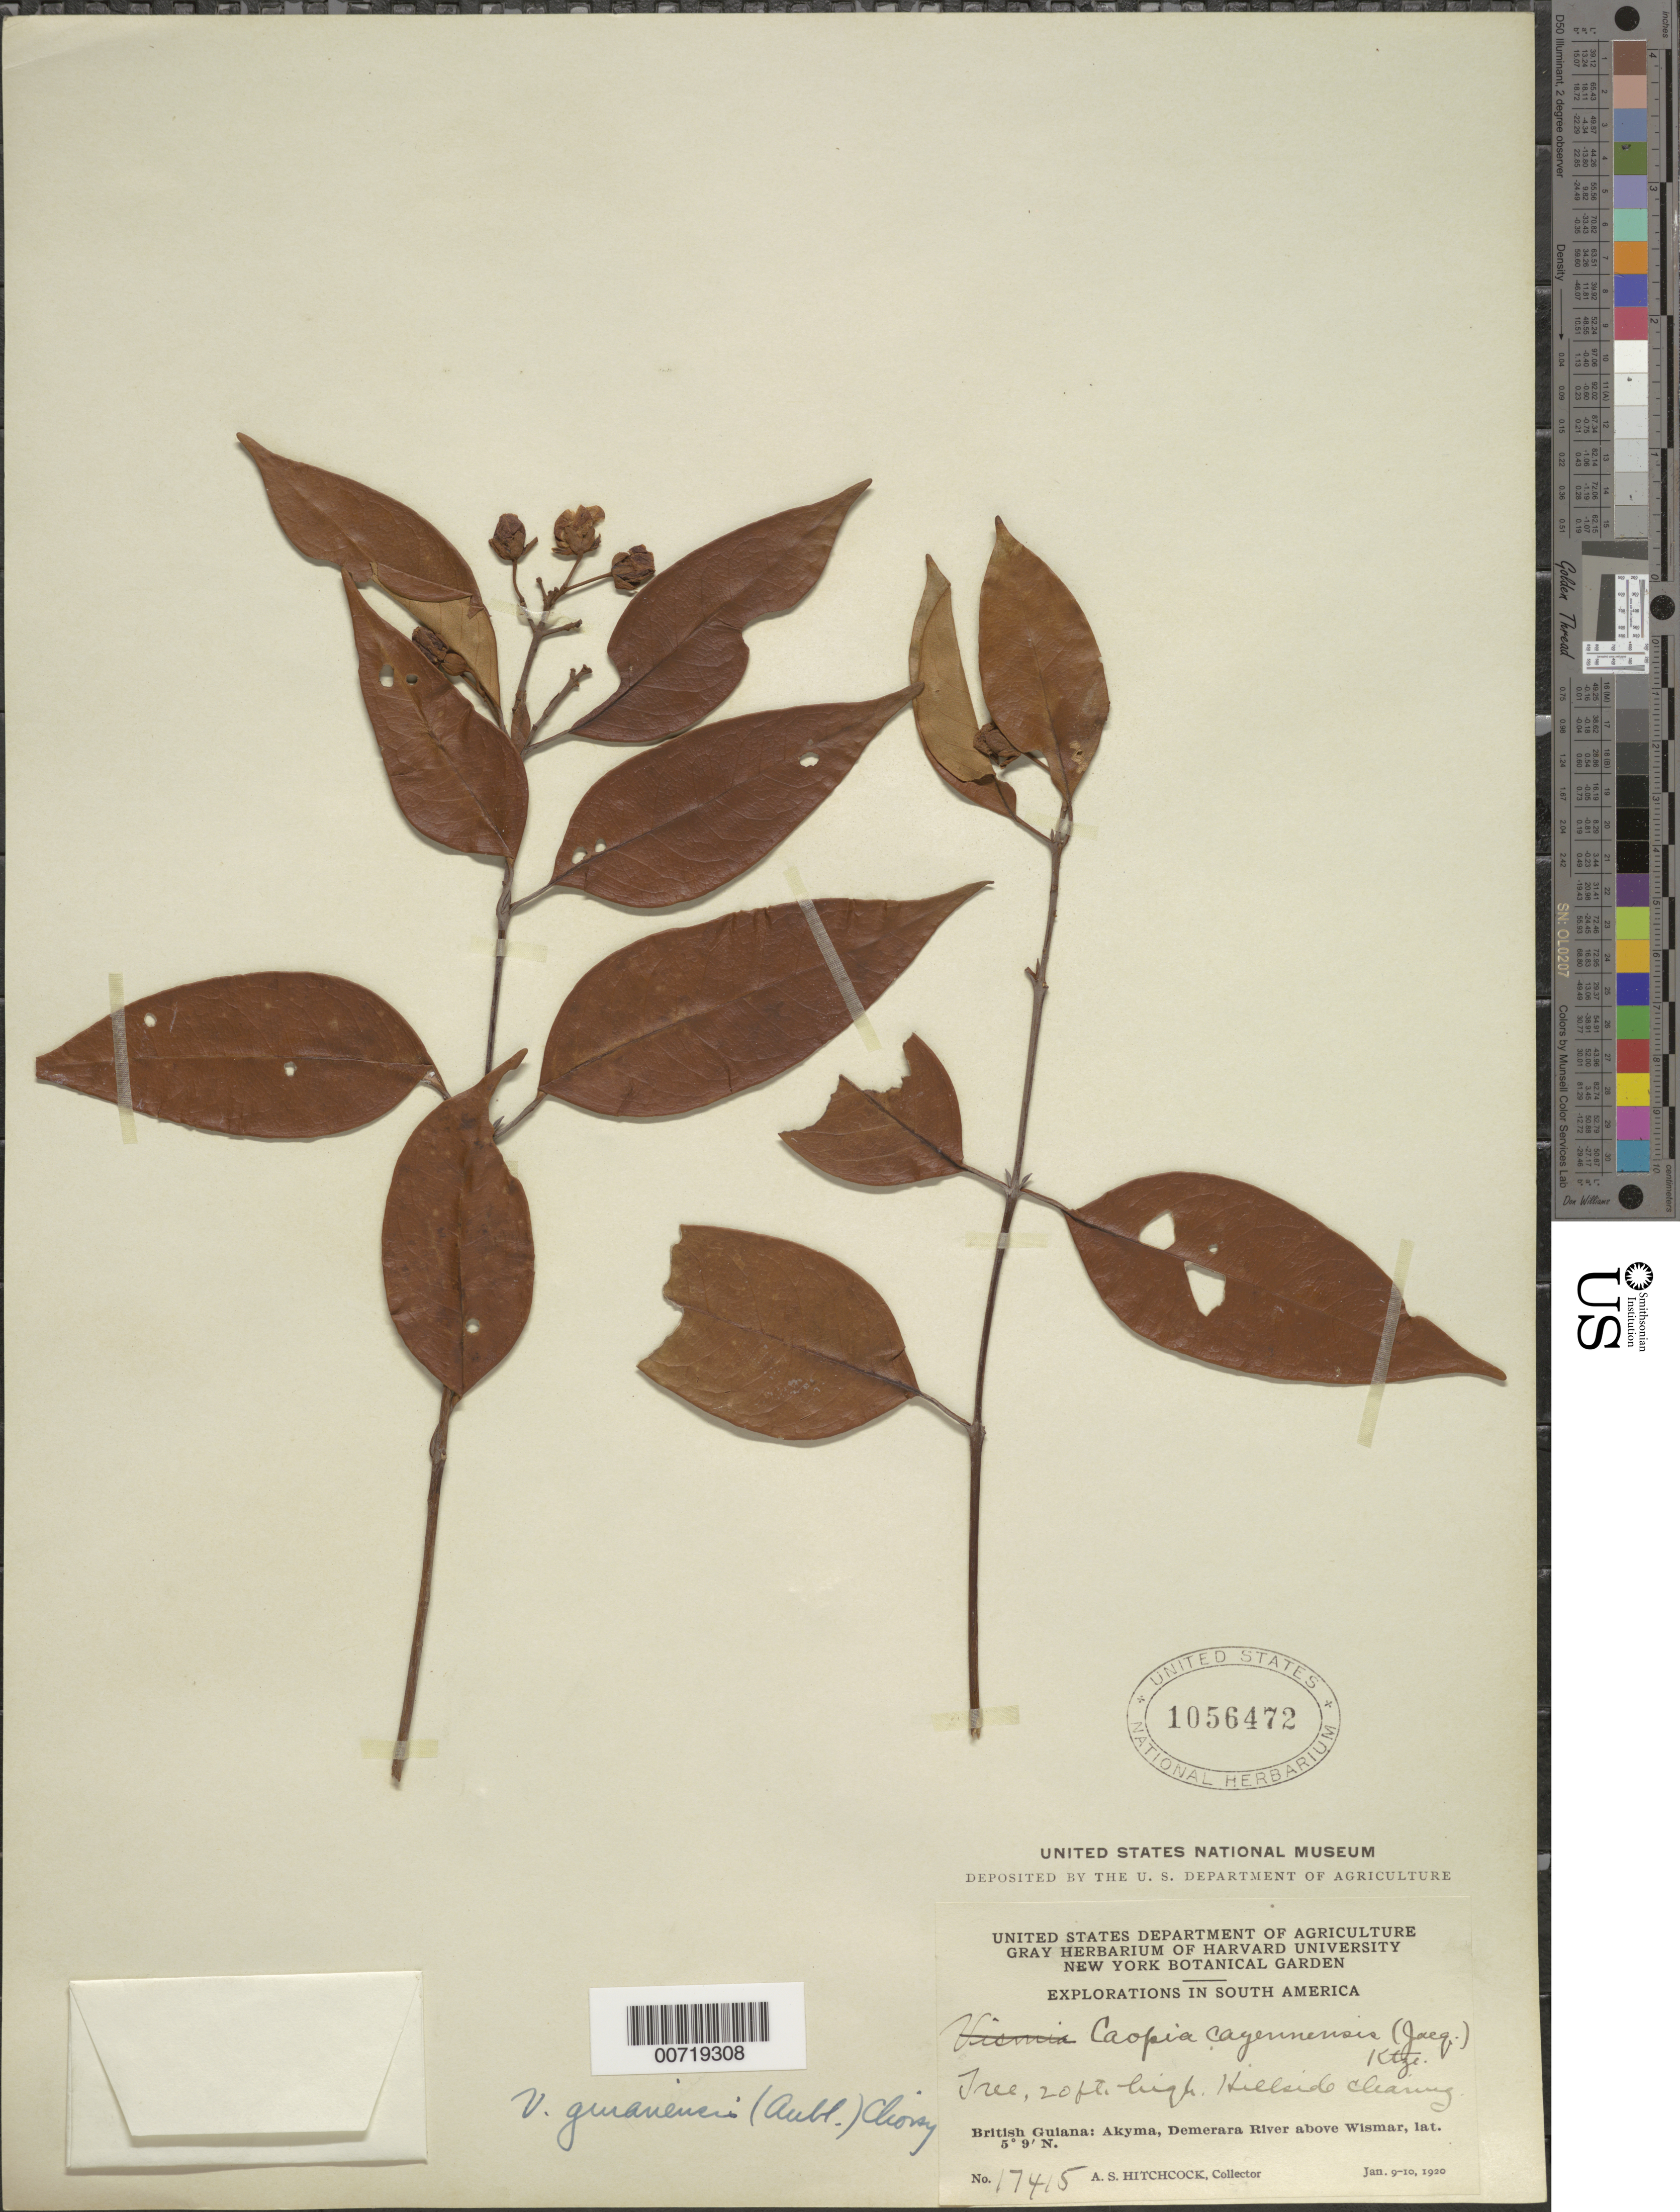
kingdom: Plantae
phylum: Tracheophyta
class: Magnoliopsida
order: Malpighiales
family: Hypericaceae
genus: Vismia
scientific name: Vismia guianensis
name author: (Aubl.) Pers.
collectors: A. S. Hitchcock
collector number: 17415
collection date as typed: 9-Jan-20 to 10-Jan-20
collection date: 1920-01-09/1920-01-10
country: Guyana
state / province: U. Demerara-Berbice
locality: Akyma, Demerara River above Wismar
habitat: Hillside clearing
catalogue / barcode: US 1056472